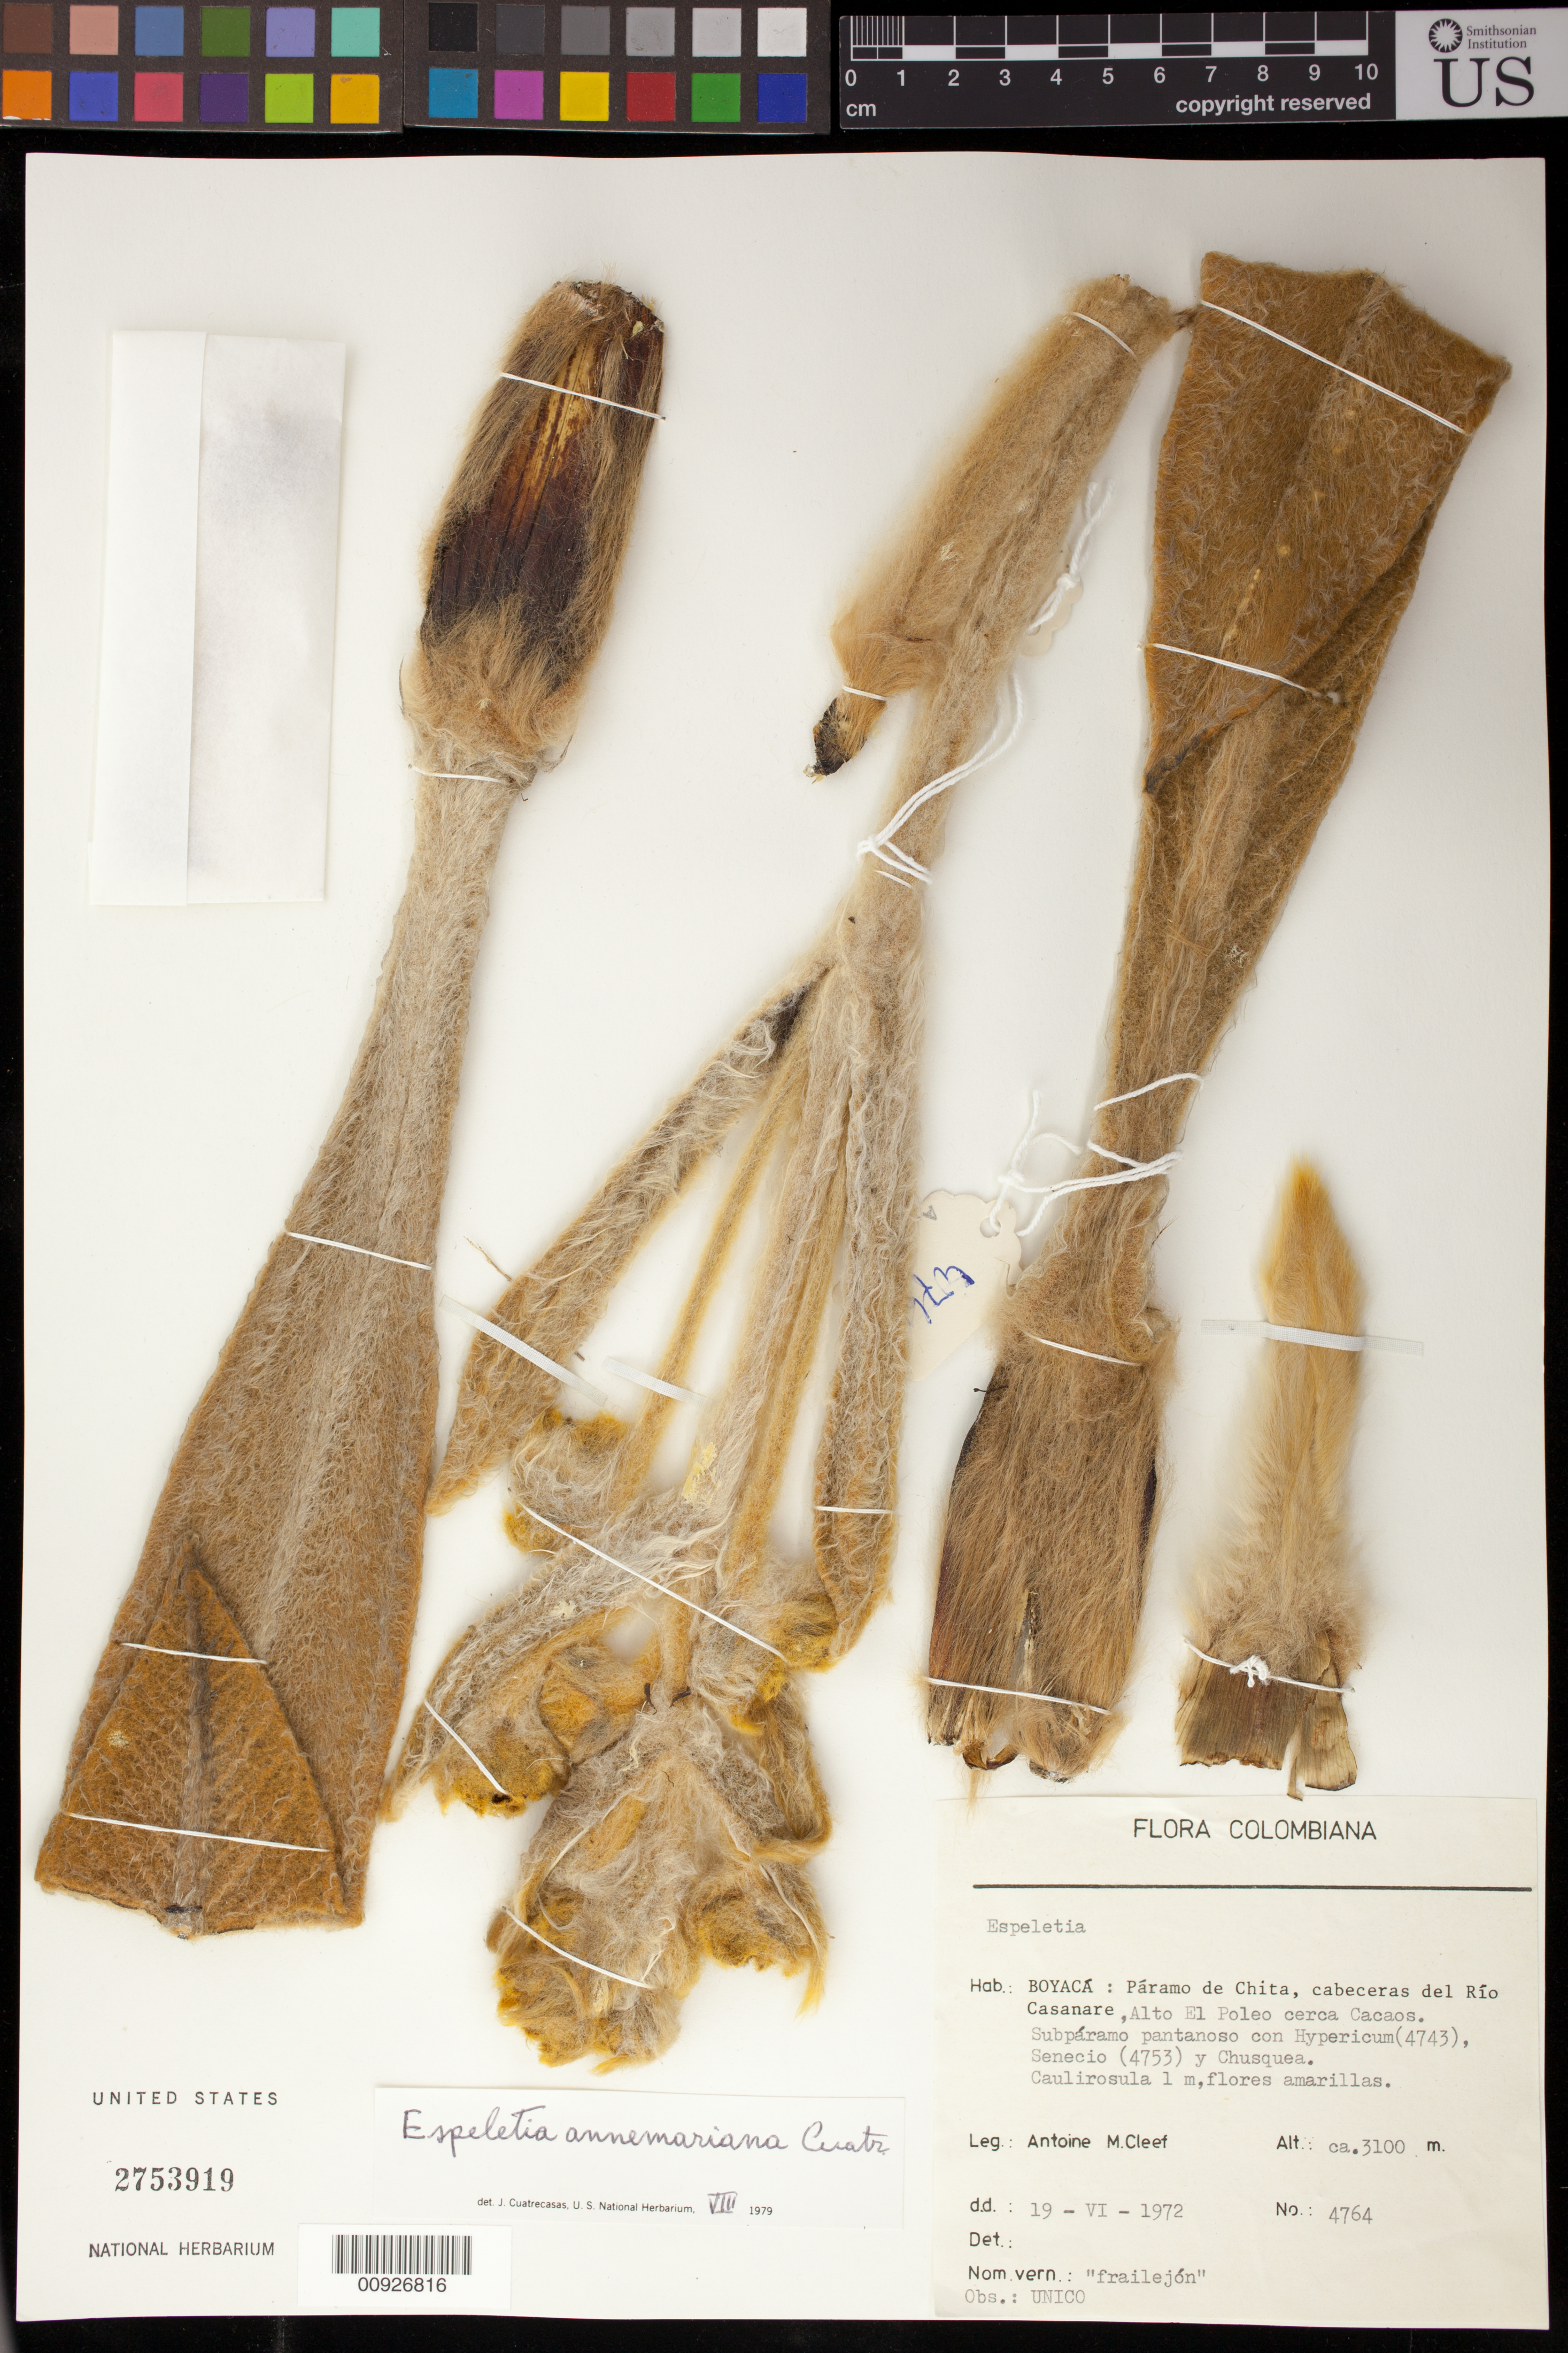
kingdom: Plantae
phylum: Tracheophyta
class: Magnoliopsida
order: Asterales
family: Asteraceae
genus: Espeletia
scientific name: Espeletia annemariana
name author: Cuatrec.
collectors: A. M. Cleef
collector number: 4764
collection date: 1972-06-19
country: Colombia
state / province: Boyacá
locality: Páramo de Chita . Páramo de Chita, cabeceras del Río Casanare, Alto El Poleo cerca Cacaos.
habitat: Subpáramo pantanoso con Hypericum (4743), Senecio (4753) y Chusquea.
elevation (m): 3100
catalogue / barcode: US 2753919